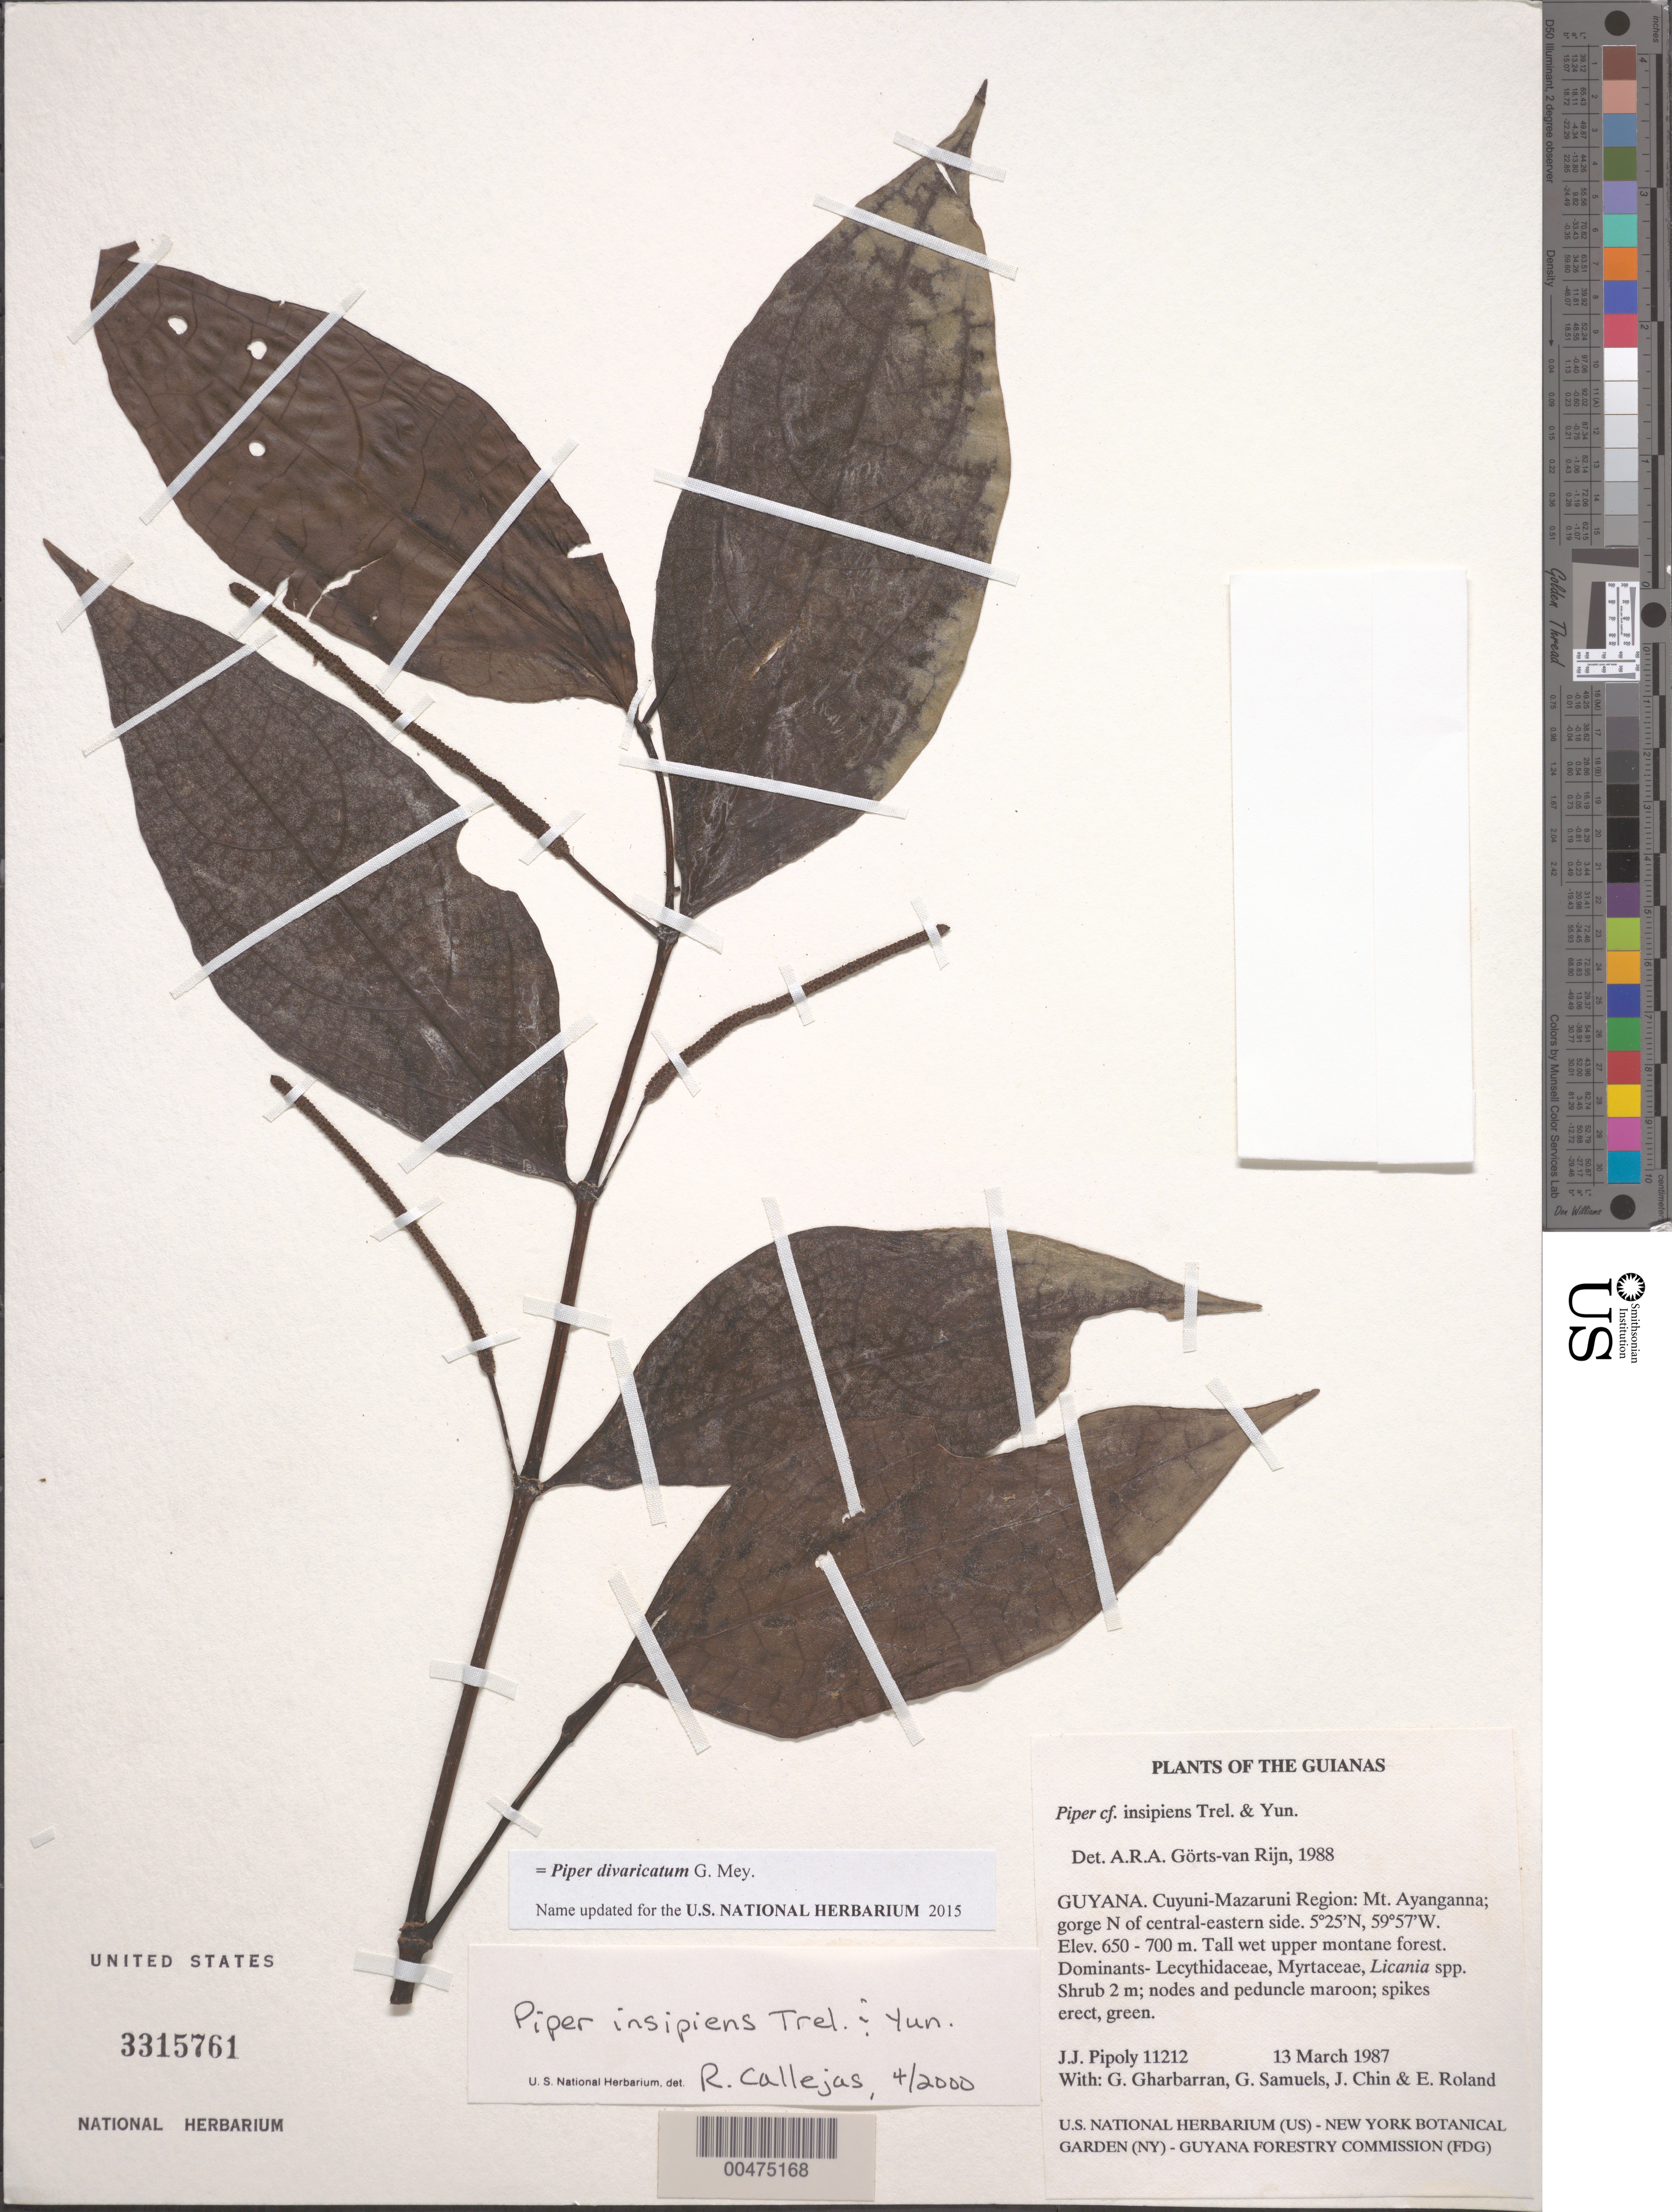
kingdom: Plantae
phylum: Tracheophyta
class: Magnoliopsida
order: Piperales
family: Piperaceae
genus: Piper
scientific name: Piper insipiens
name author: Trel. & Yunck.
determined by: Callejas, Ricardo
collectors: J. J. Pipoly, G. Gharbarran, G. Samuels, J. Chin & E. Roland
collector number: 11212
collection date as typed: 13 March 1987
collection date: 1987-03-13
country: Guyana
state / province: Cuyuni-Mazaruni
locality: Mt. Ayanganna; gorge N of central-eastern side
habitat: Tall wet upper montane forest. Dominants: Lecythidaceae, Myrtaceae, Licania spp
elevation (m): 650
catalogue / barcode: US 3315761